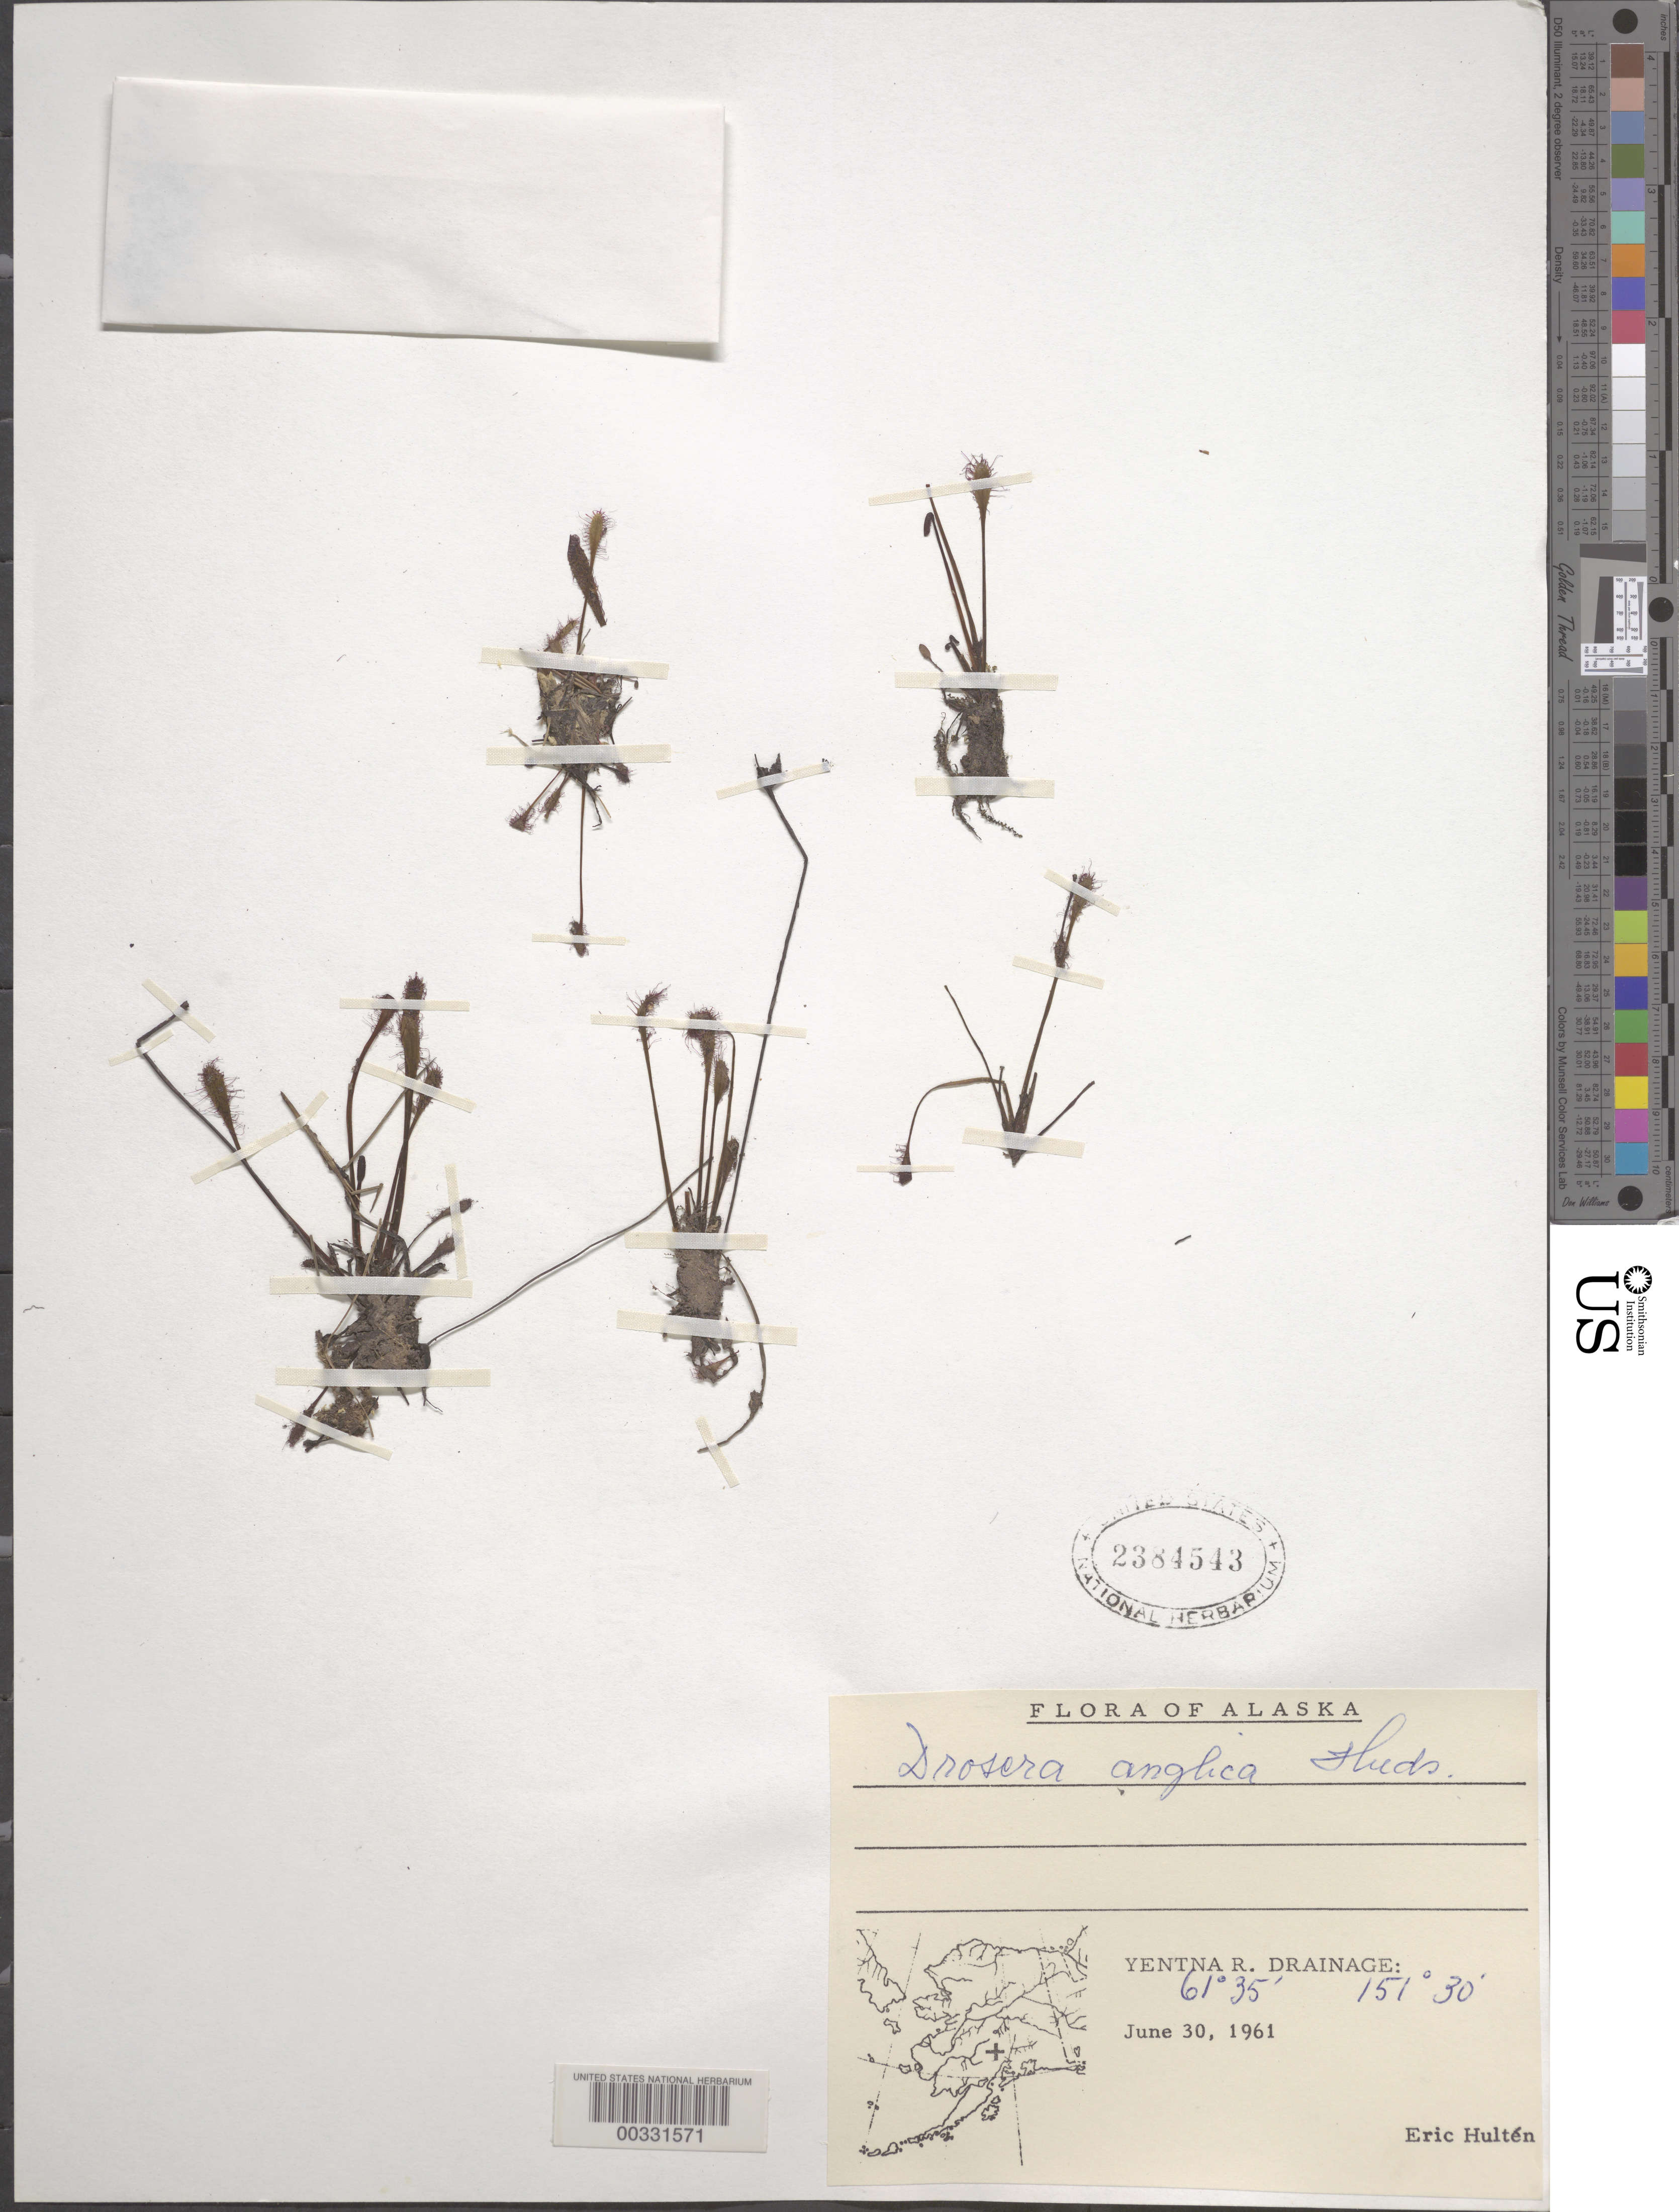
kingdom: Plantae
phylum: Tracheophyta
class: Magnoliopsida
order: Caryophyllales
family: Droseraceae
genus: Drosera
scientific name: Drosera anglica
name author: Huds.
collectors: E. G. Hultén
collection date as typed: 30 Jun 1961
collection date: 1961-06-30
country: United States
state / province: Alaska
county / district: Matanuska-susitna Borough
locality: Yentna r. drainage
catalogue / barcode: US 2384543